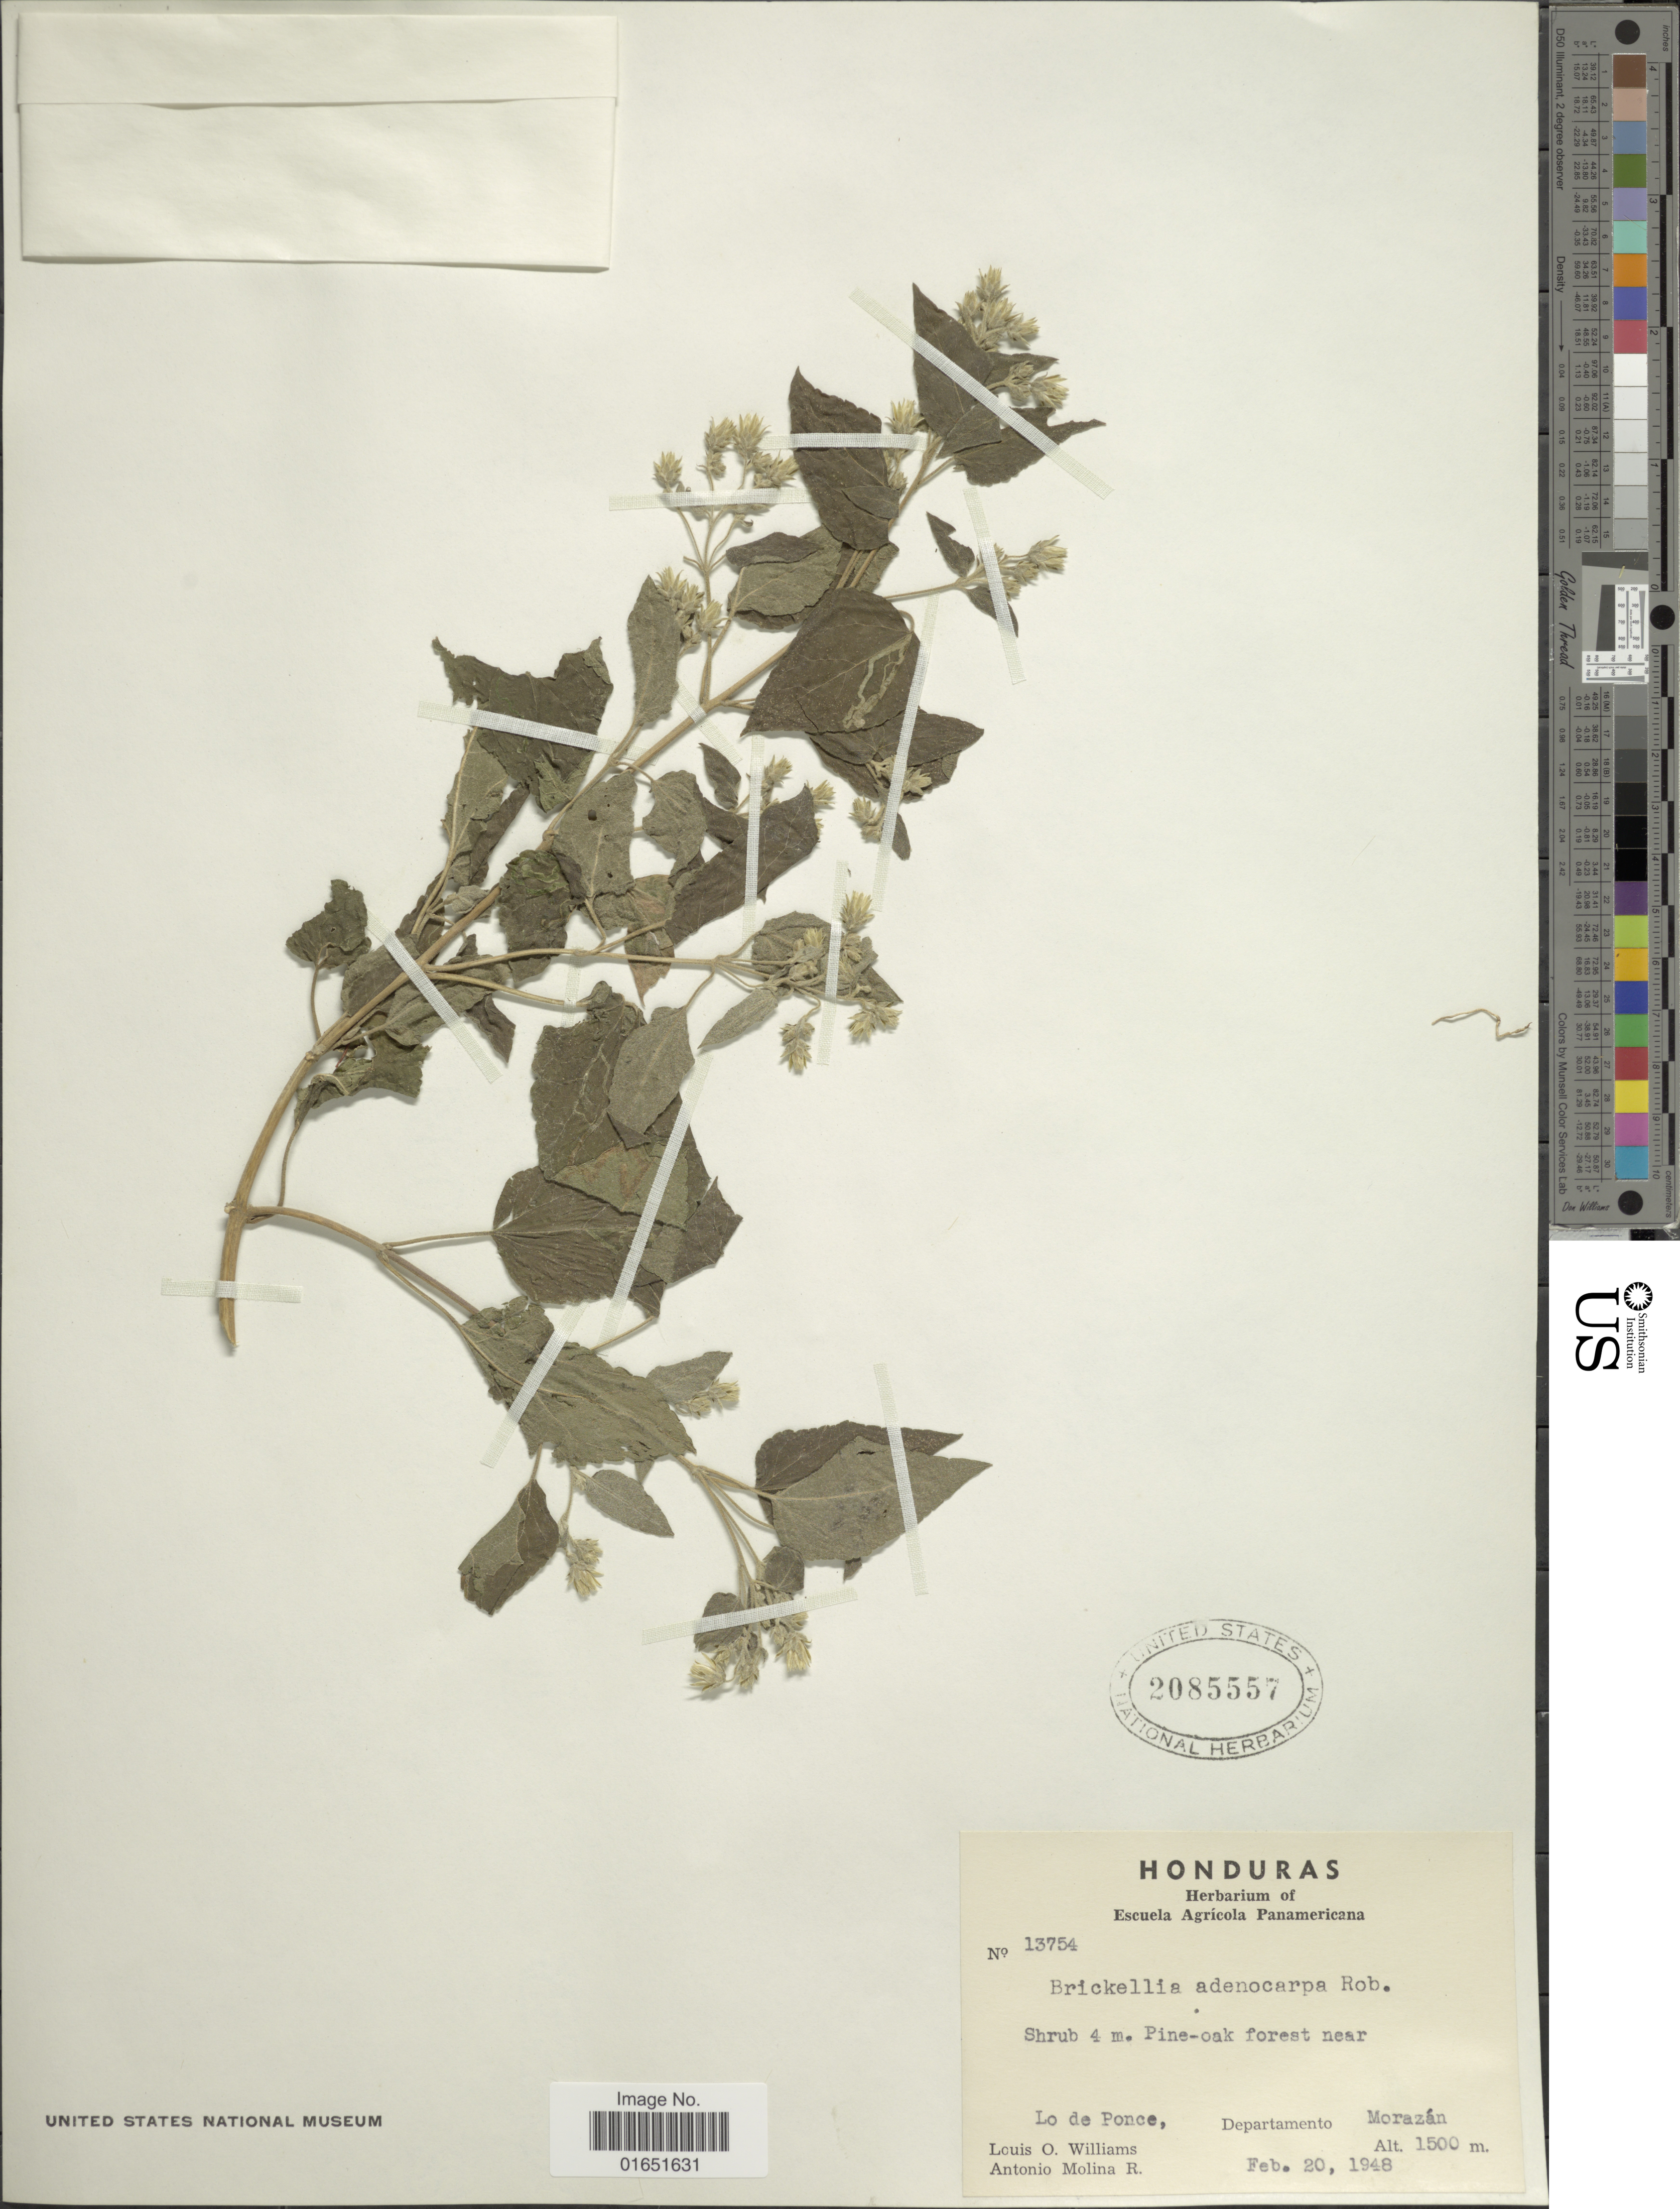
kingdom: Plantae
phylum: Tracheophyta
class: Magnoliopsida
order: Asterales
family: Asteraceae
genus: Brickellia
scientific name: Brickellia adenocarpa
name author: B.L. Rob.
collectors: L. O. Williams & A. Molina R.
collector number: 13754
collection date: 1948-02-20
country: Honduras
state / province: Fco. Morazán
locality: Pine-oak forest near Lo de Ponce, Departamento Morazán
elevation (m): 1500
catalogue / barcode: US 2085557